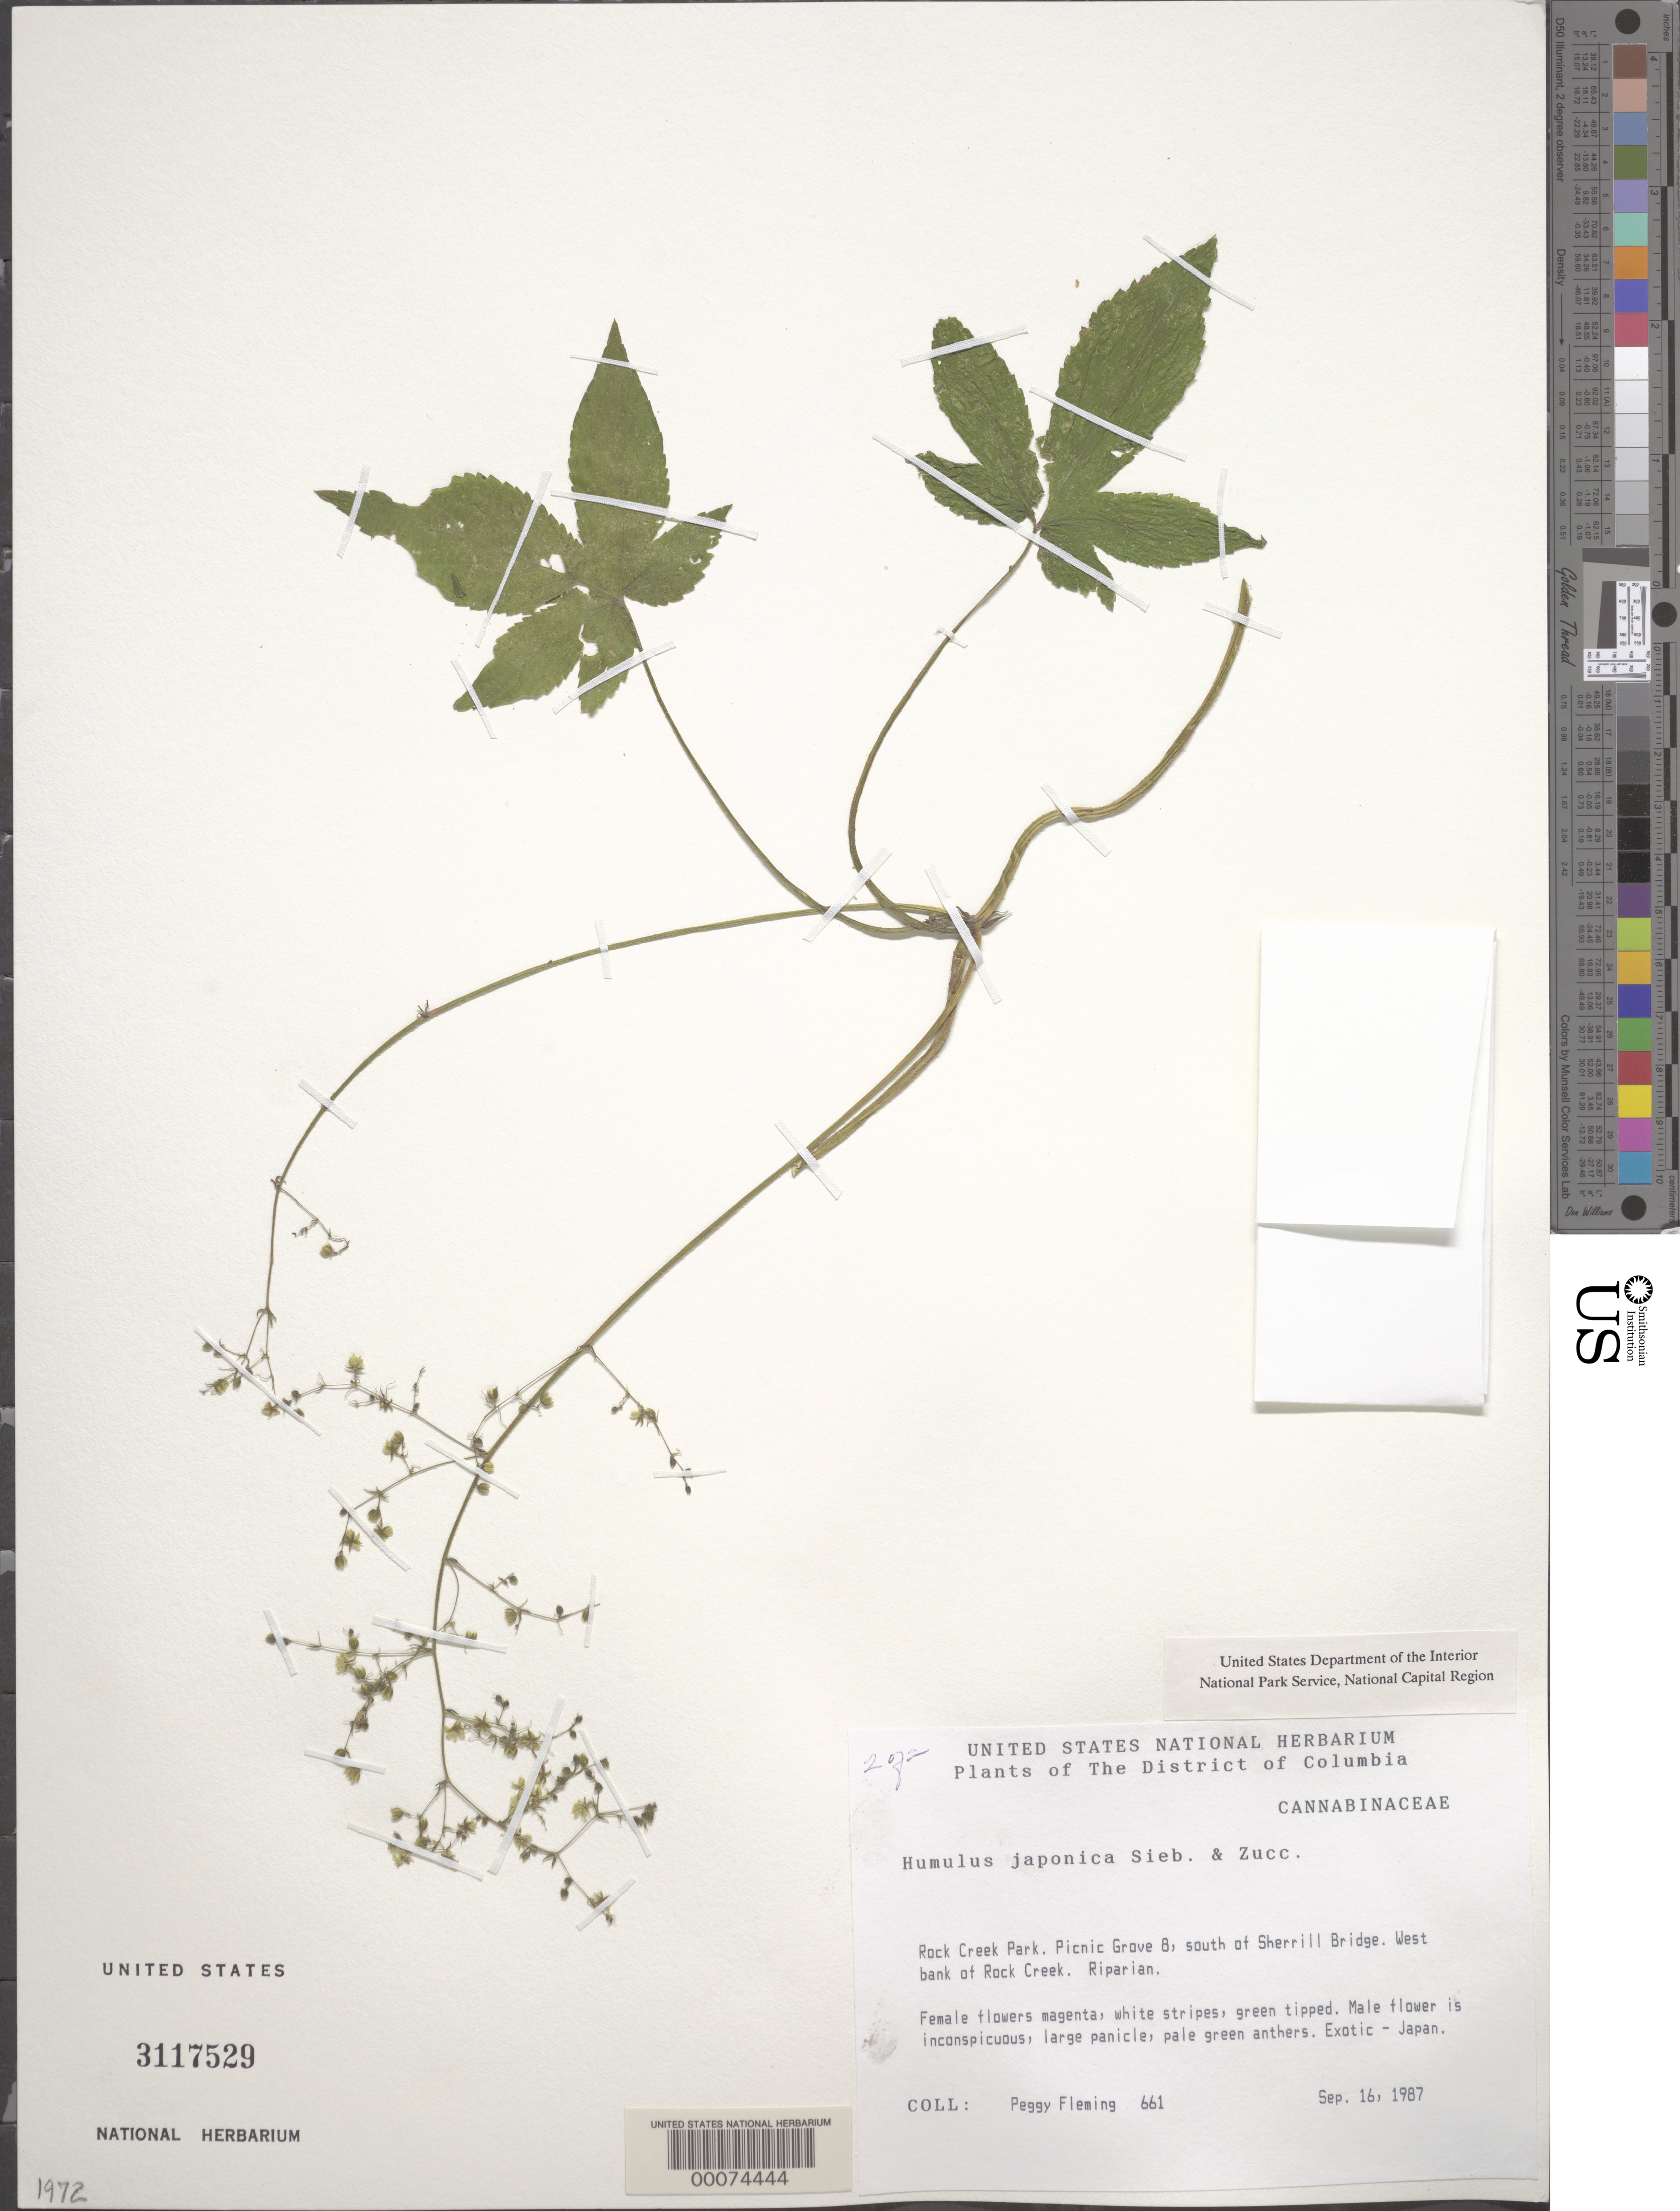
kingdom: Plantae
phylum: Tracheophyta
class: Magnoliopsida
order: Rosales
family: Cannabaceae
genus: Humulus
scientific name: Humulus japonicus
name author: Siebold & Zucc.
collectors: P. Fleming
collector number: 661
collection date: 1987-09-16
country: United States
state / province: District of Columbia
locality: Rock Creek Park. Picnic Grove 8, south of Sherrill Bridge. West bank of Rock Creek. Riparian.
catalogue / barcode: US 3117529